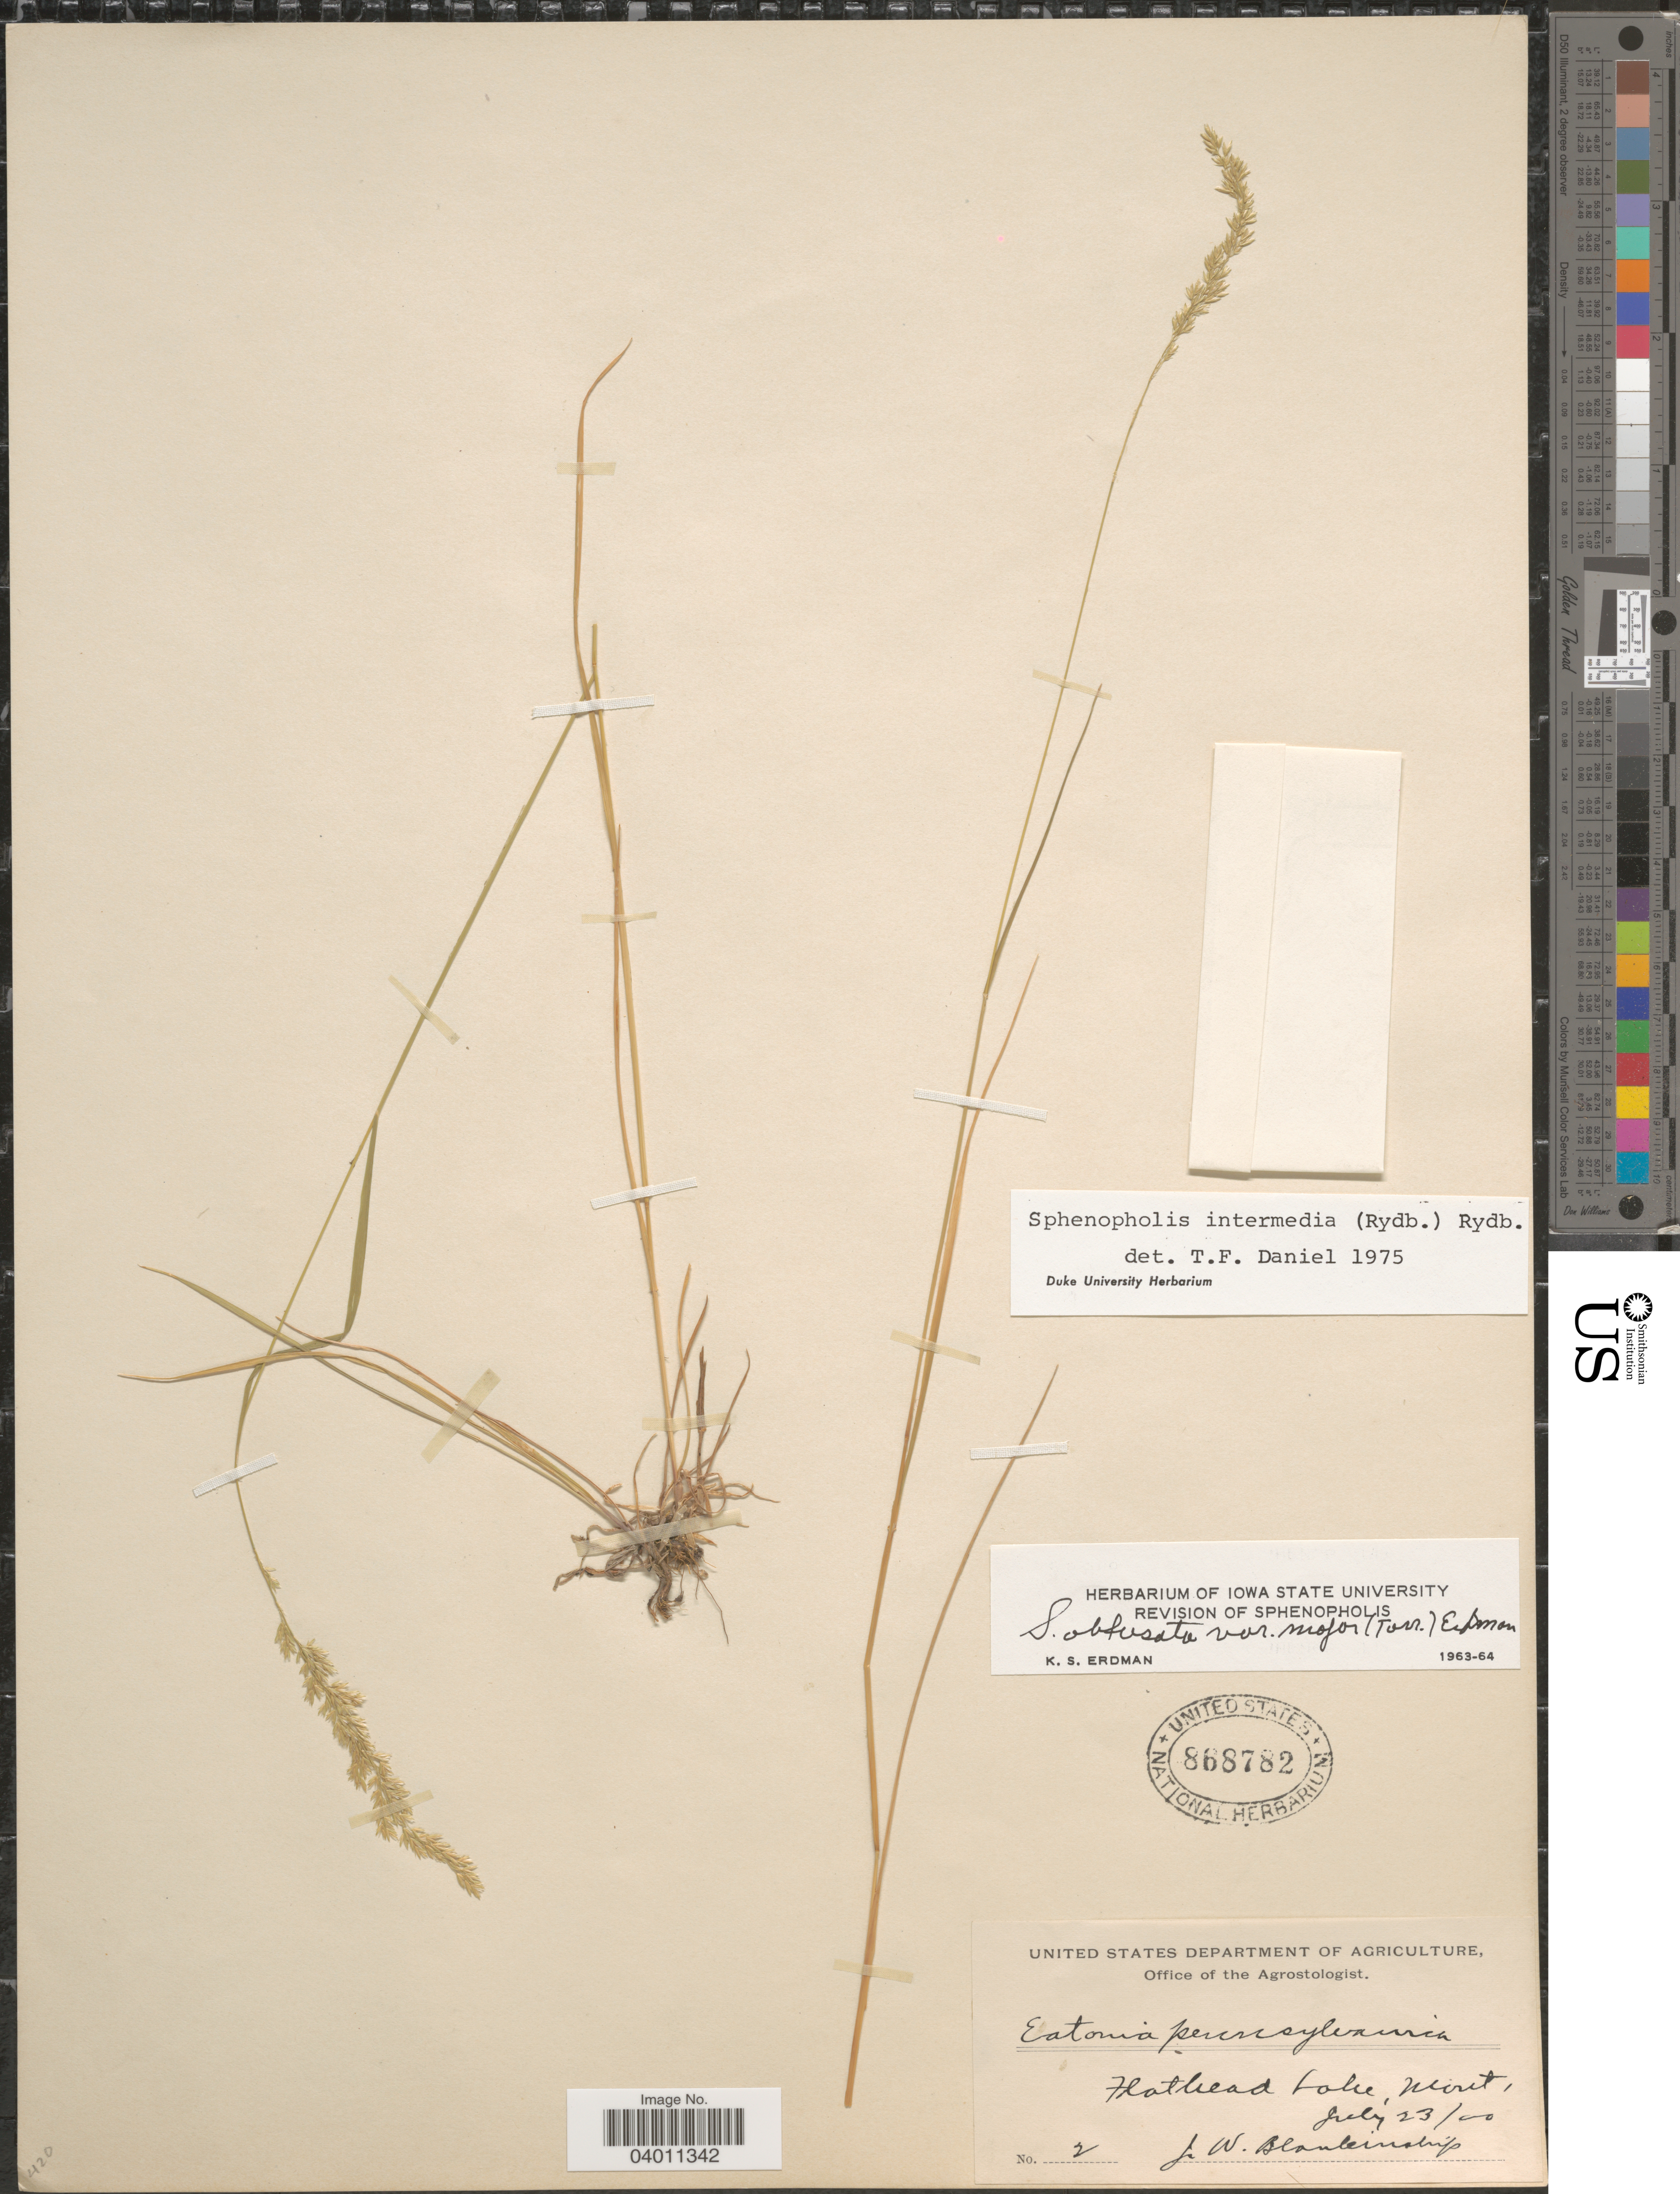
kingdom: Plantae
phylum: Tracheophyta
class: Liliopsida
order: Poales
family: Poaceae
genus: Sphenopholis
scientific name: Sphenopholis intermedia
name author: (Rydb.) Rydb.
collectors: J. W. Blankinship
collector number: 2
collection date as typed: Transcribed d/m/y: 23/7/0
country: United States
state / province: Montana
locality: Flathead Lake.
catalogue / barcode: US 868782